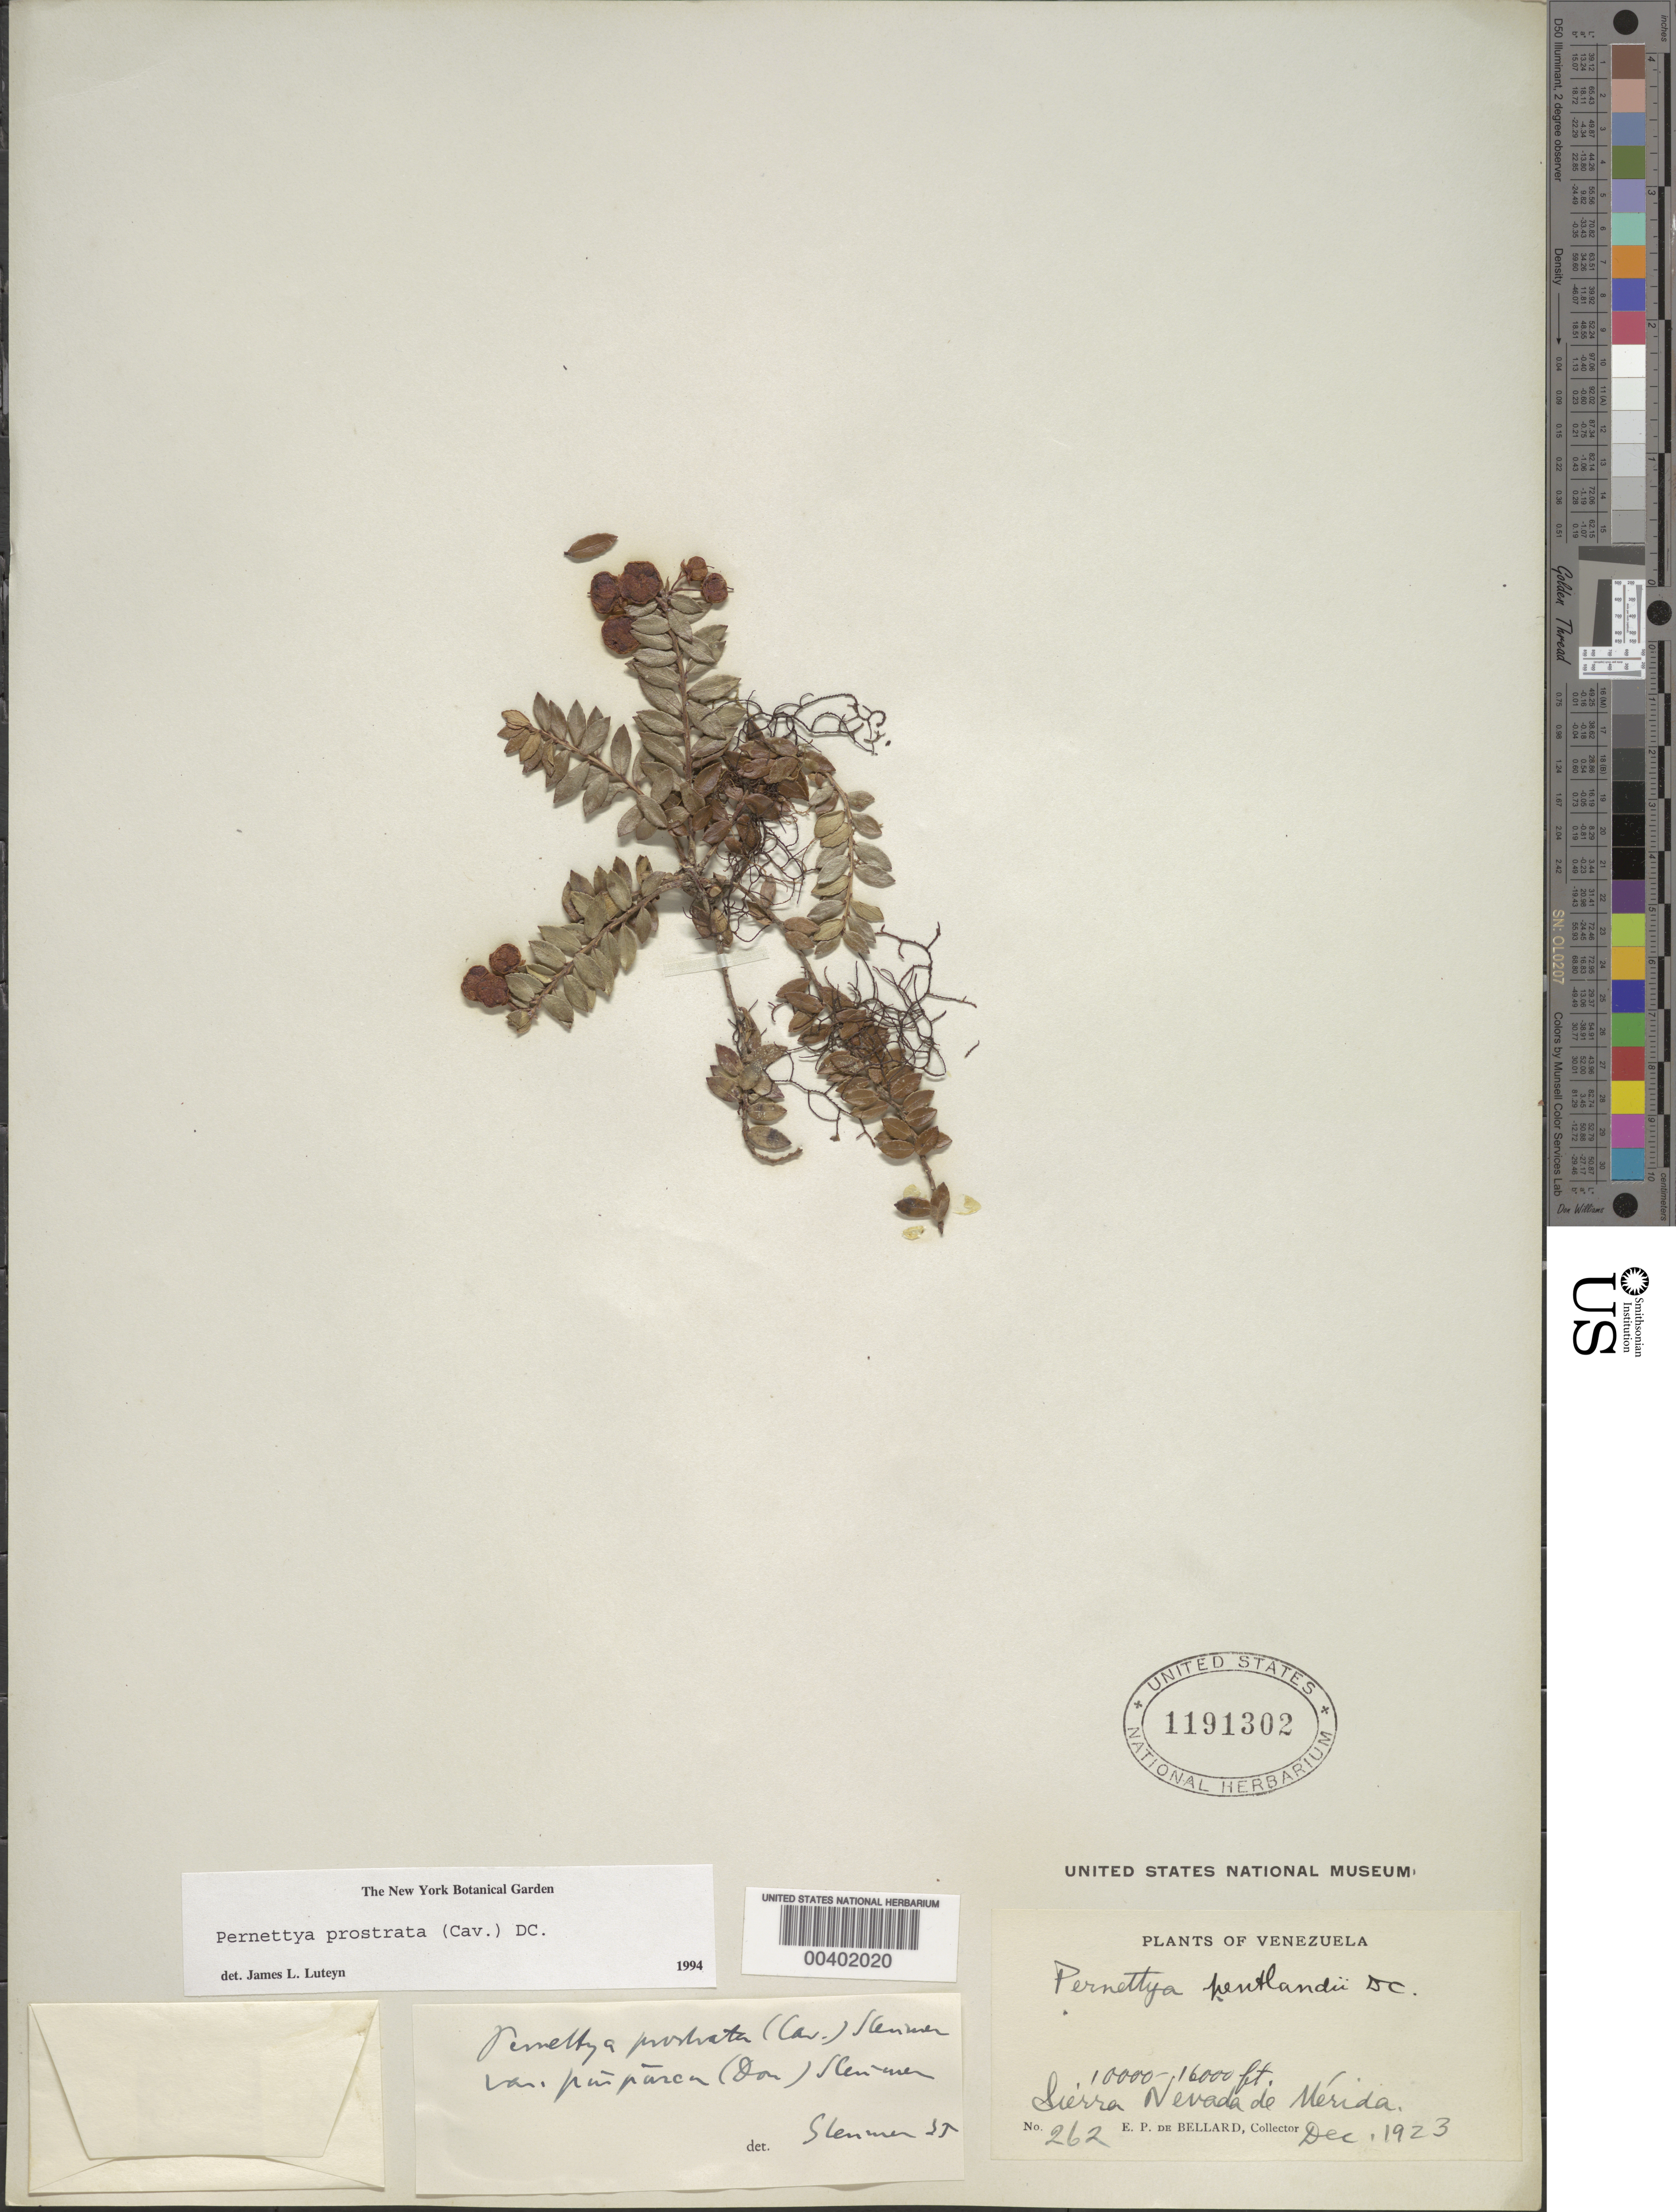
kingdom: Plantae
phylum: Tracheophyta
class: Magnoliopsida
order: Ericales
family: Ericaceae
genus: Pernettya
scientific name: Pernettya prostrata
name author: (Cav.) DC.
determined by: Luteyn, J. L.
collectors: E. de Bellard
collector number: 262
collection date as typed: Dec 1923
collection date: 1923-12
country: Venezuela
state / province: Mérida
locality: Sierra Nevada de Mérida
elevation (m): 3048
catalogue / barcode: US 1191302